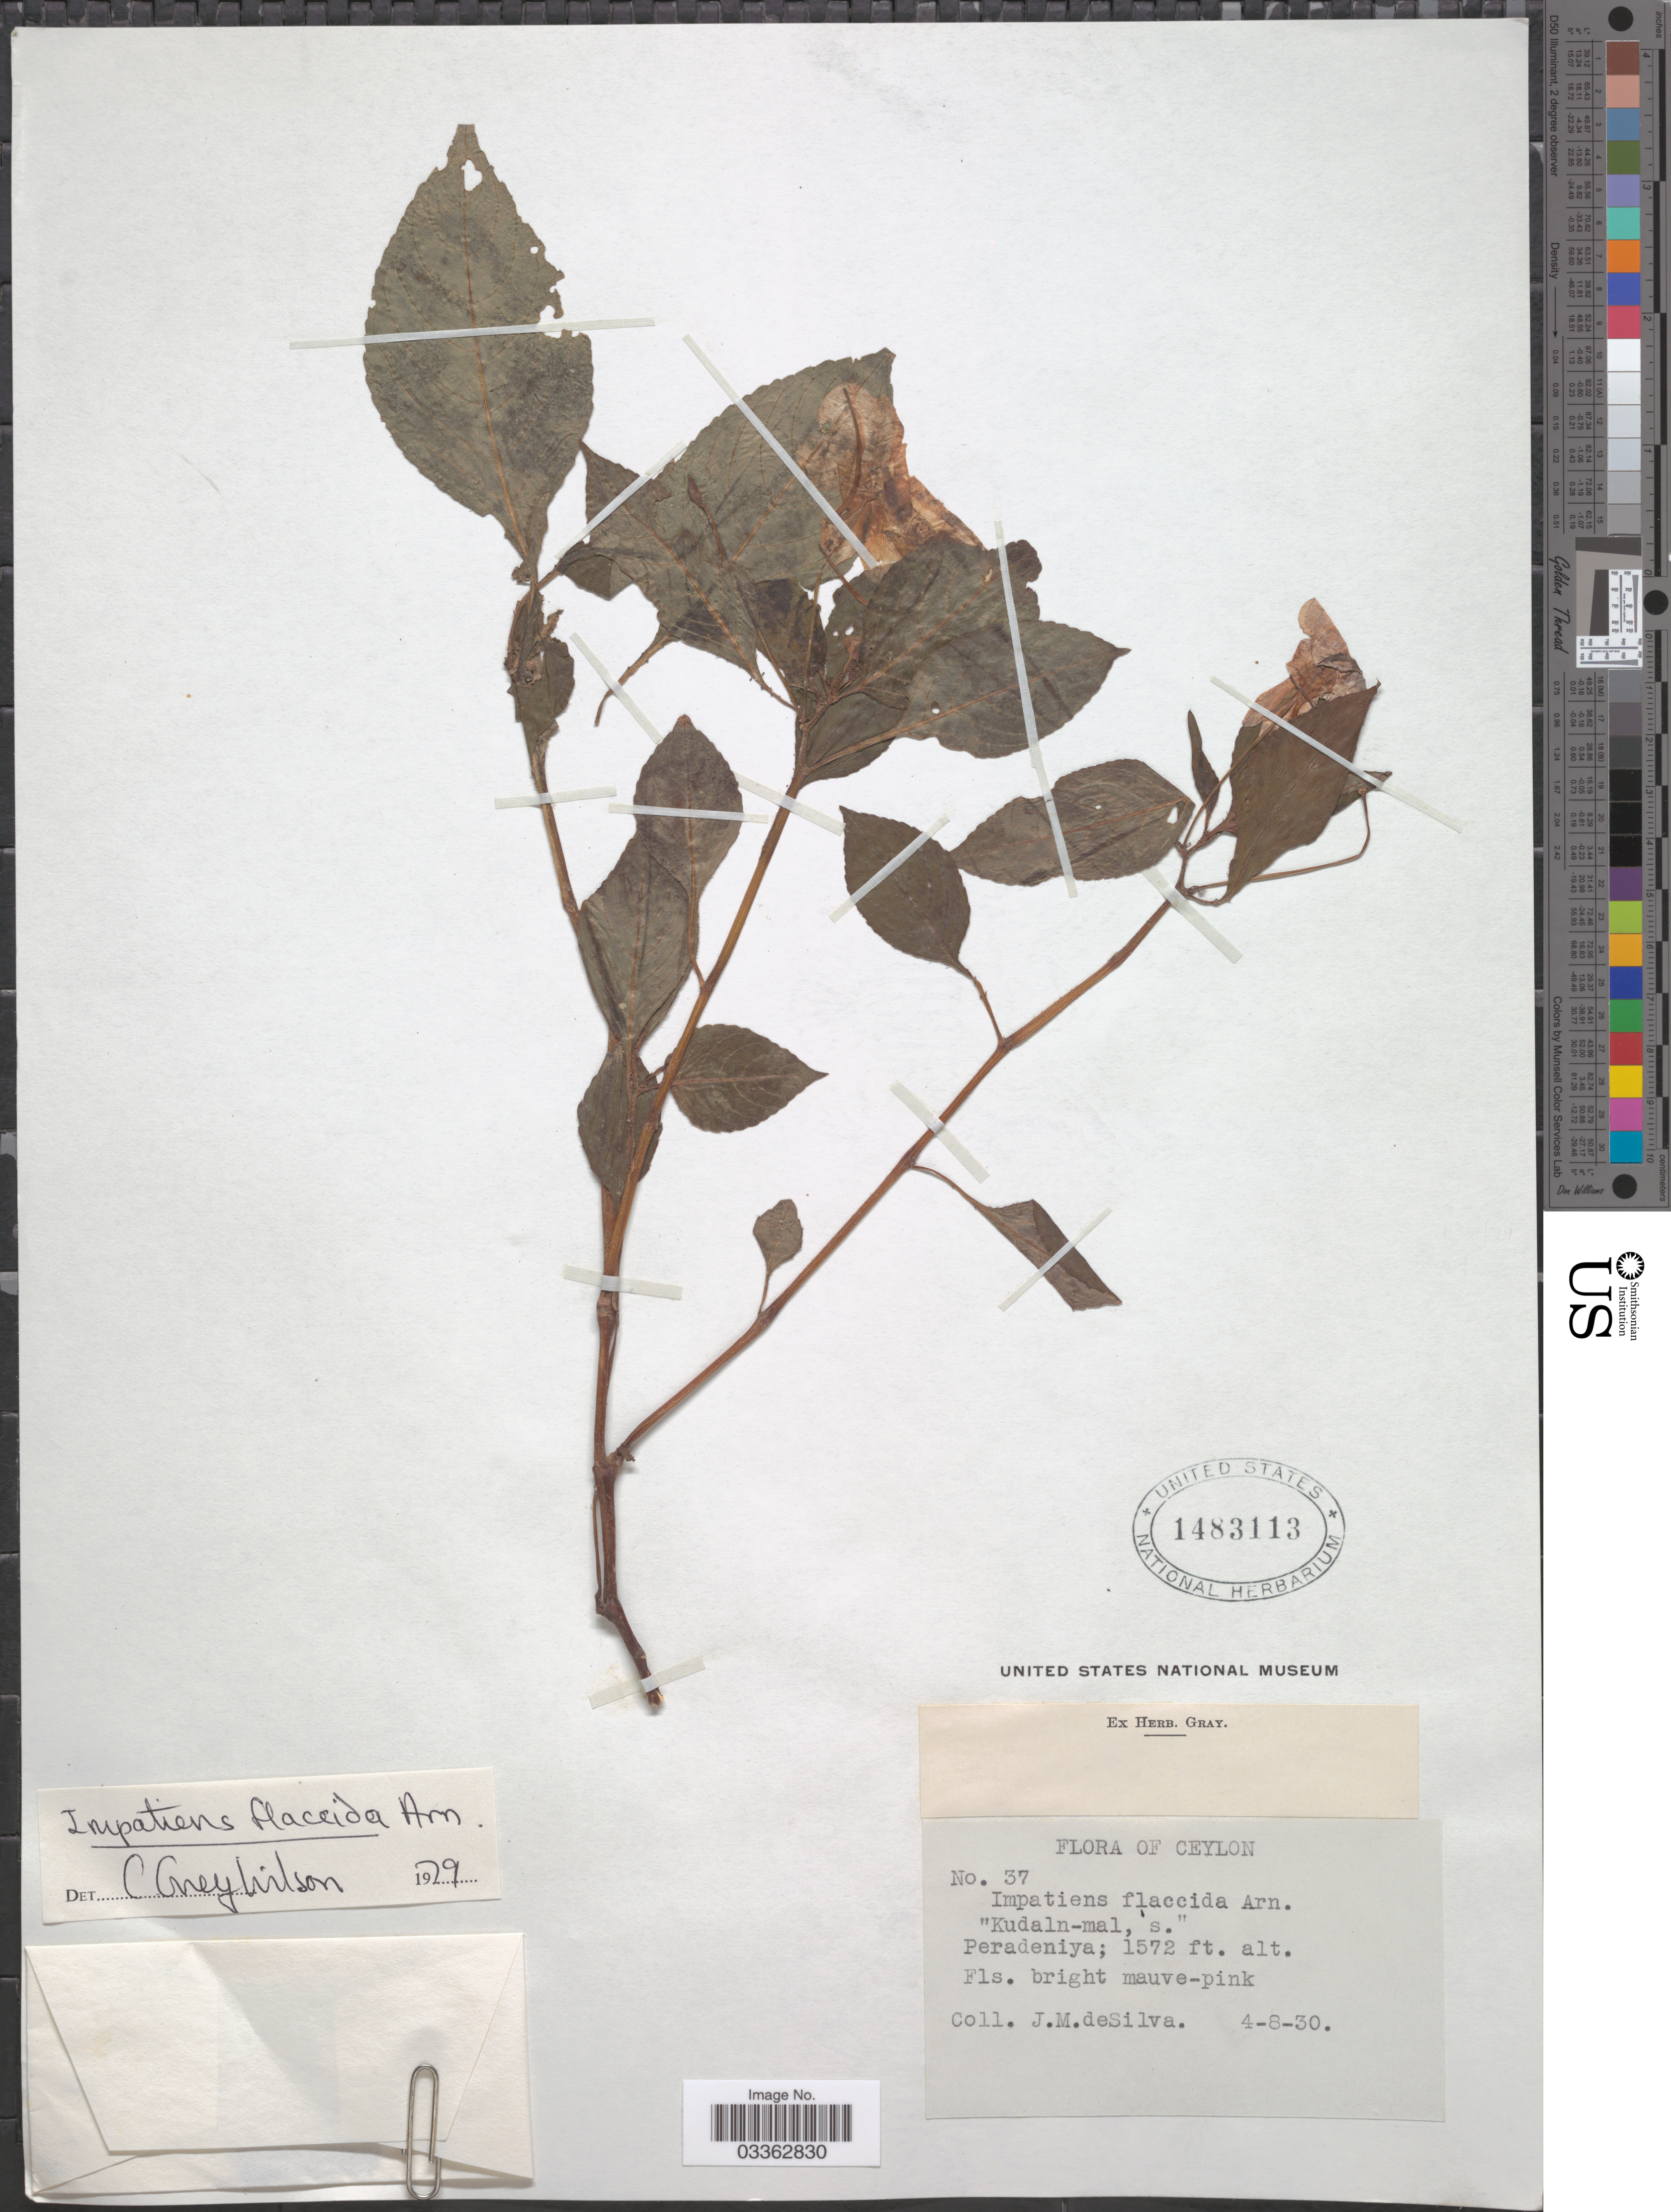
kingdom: Plantae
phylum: Tracheophyta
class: Magnoliopsida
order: Ericales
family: Balsaminaceae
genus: Impatiens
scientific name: Impatiens flaccida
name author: Arn.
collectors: J. M. Silva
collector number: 37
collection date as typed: Transcribed d/m/y: 4/8/30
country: Sri Lanka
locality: Ceylon. Peradeniya.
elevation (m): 479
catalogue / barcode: US 1483113